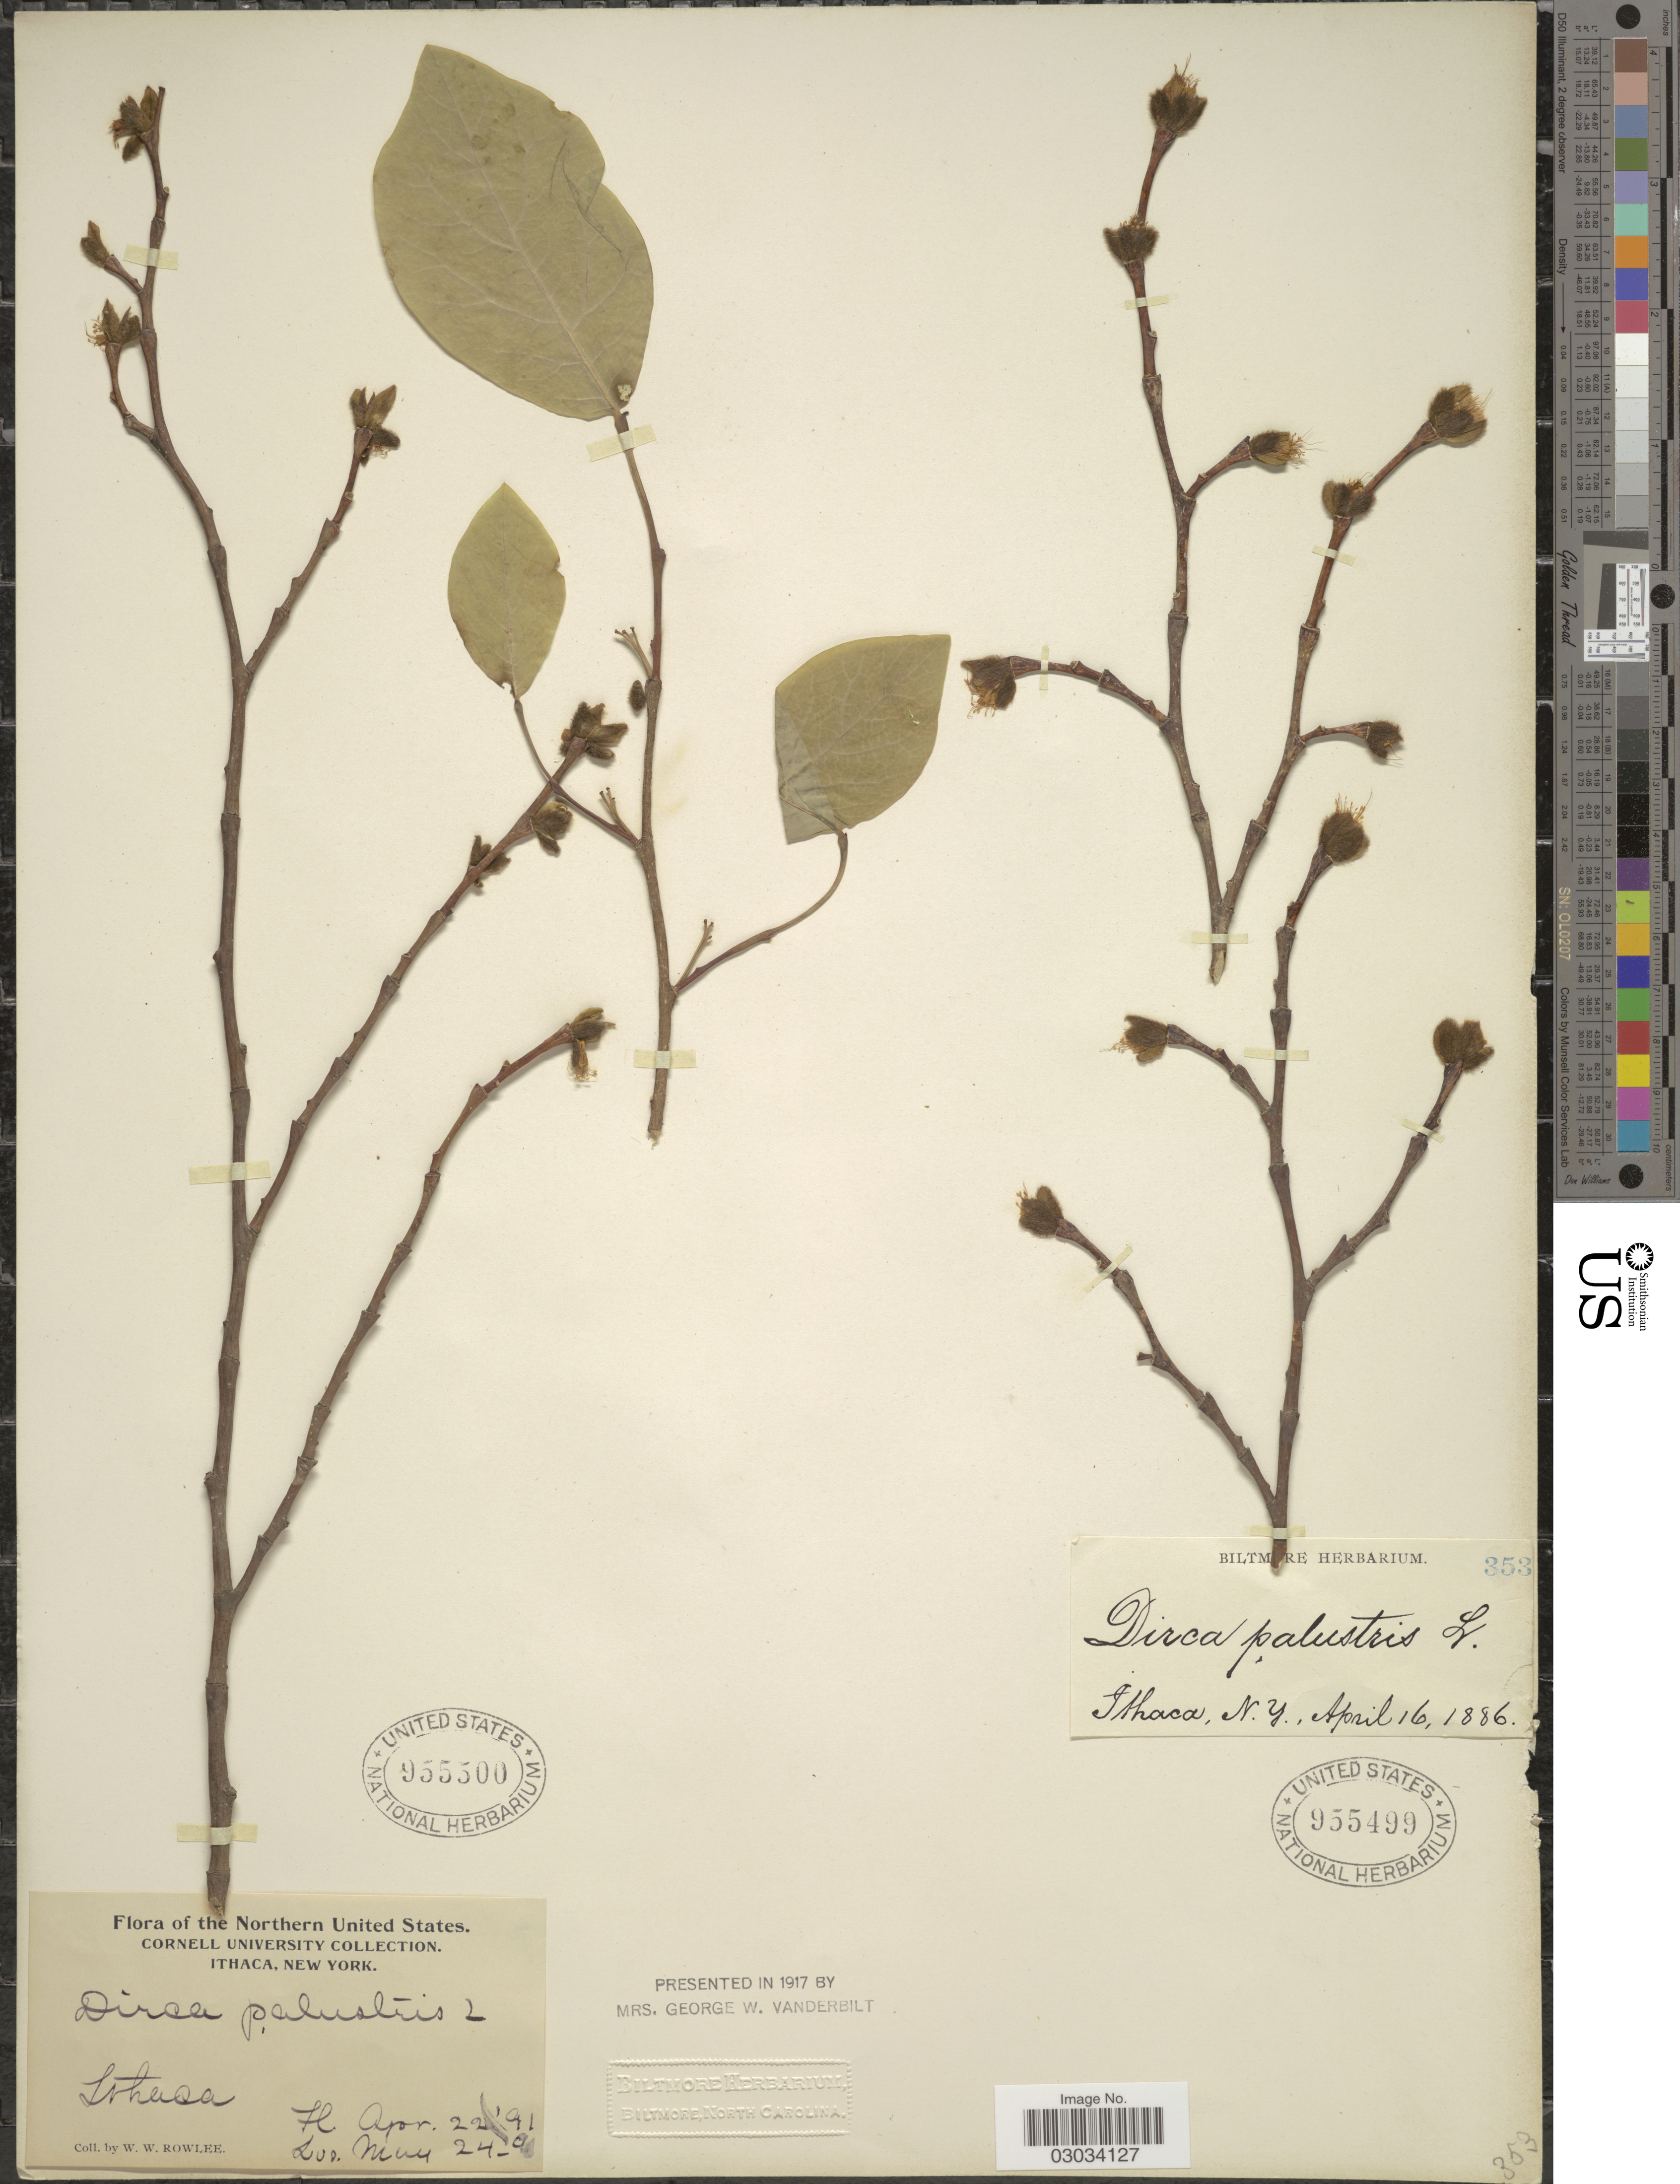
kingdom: Plantae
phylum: Tracheophyta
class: Magnoliopsida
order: Malvales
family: Thymelaeaceae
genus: Dirca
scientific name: Dirca palustris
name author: L.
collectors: W. W. Rowlee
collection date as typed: Transcribed d/m/y: 22/4/91 to 24/5/91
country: United States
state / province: New York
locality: Northern United States. Ithaca.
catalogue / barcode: US 955500-2